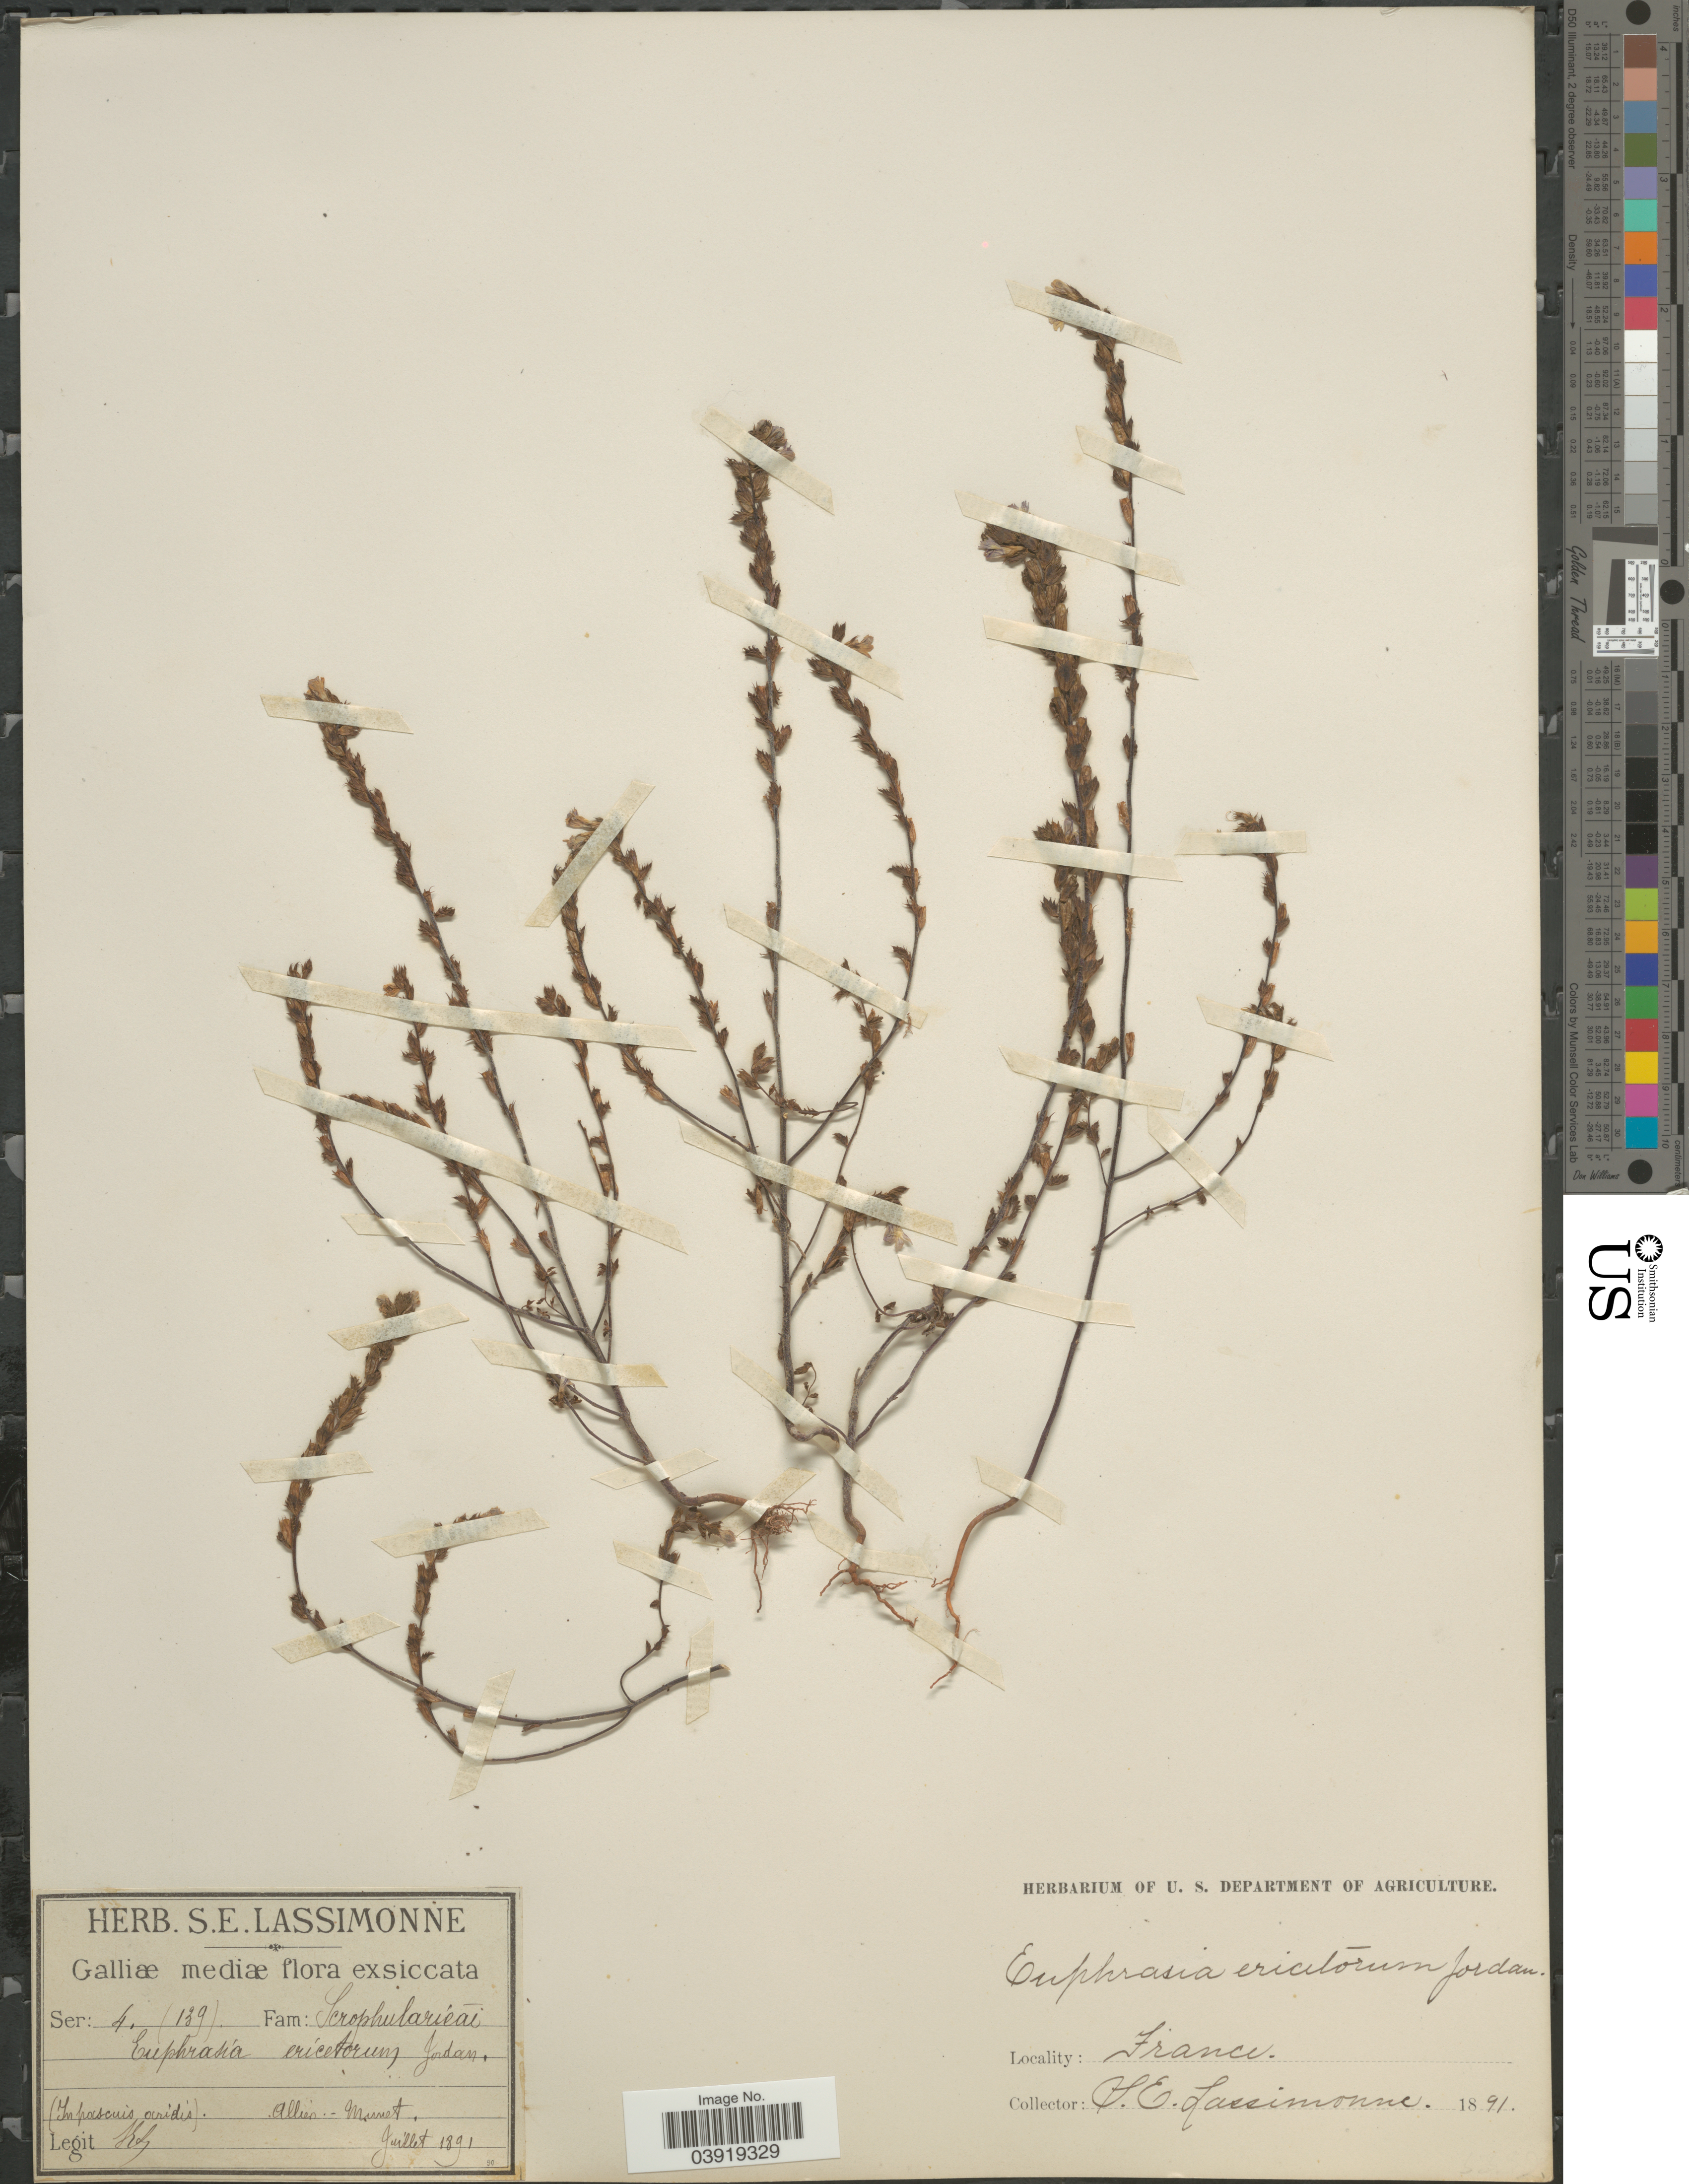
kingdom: Plantae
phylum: Tracheophyta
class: Magnoliopsida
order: Lamiales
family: Orobanchaceae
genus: Euphrasia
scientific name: Euphrasia ericetorum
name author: Jord. ex Boreau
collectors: S. Lassimonne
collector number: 139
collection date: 1891-07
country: France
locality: Galliæ mediæ. (In pascuis aridis), Allier-Munet.